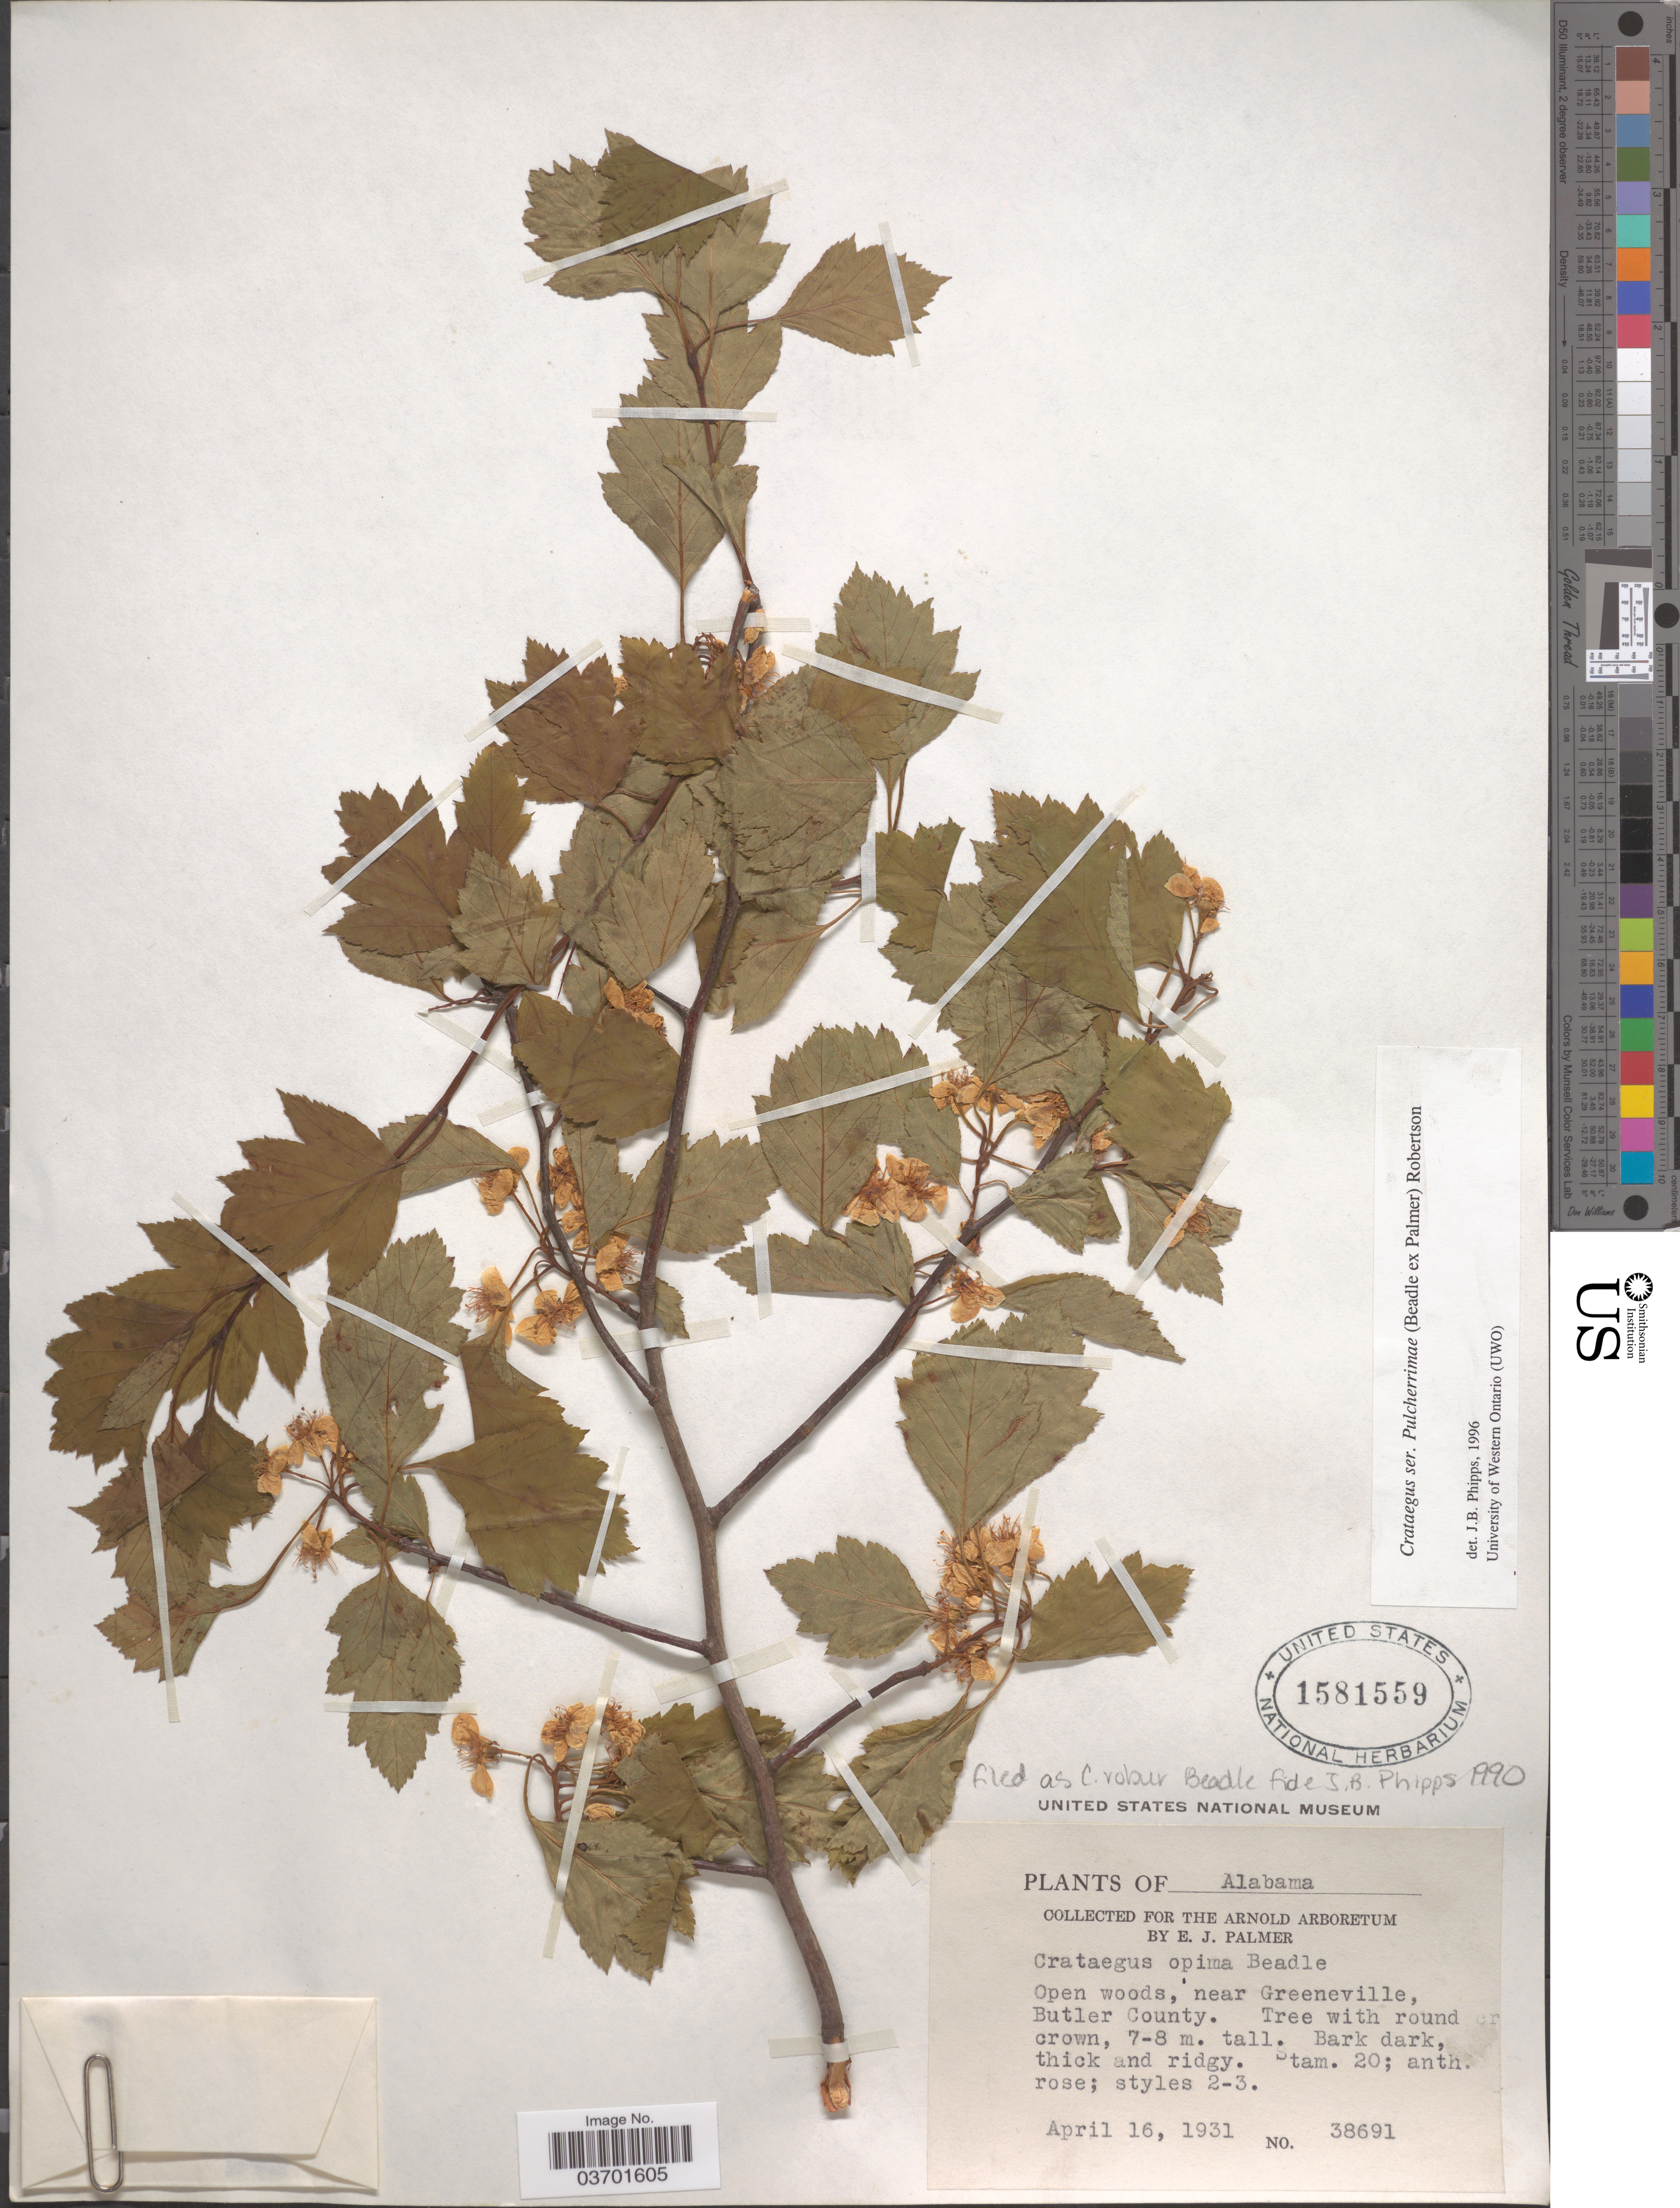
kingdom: Plantae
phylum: Tracheophyta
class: Magnoliopsida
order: Rosales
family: Rosaceae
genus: Crataegus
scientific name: Crataegus robur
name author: Beadle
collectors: E. J. Palmer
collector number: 38691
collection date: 1931-04-16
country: United States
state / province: Alabama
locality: Near Greeneville, Butler County.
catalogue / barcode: US 1581559